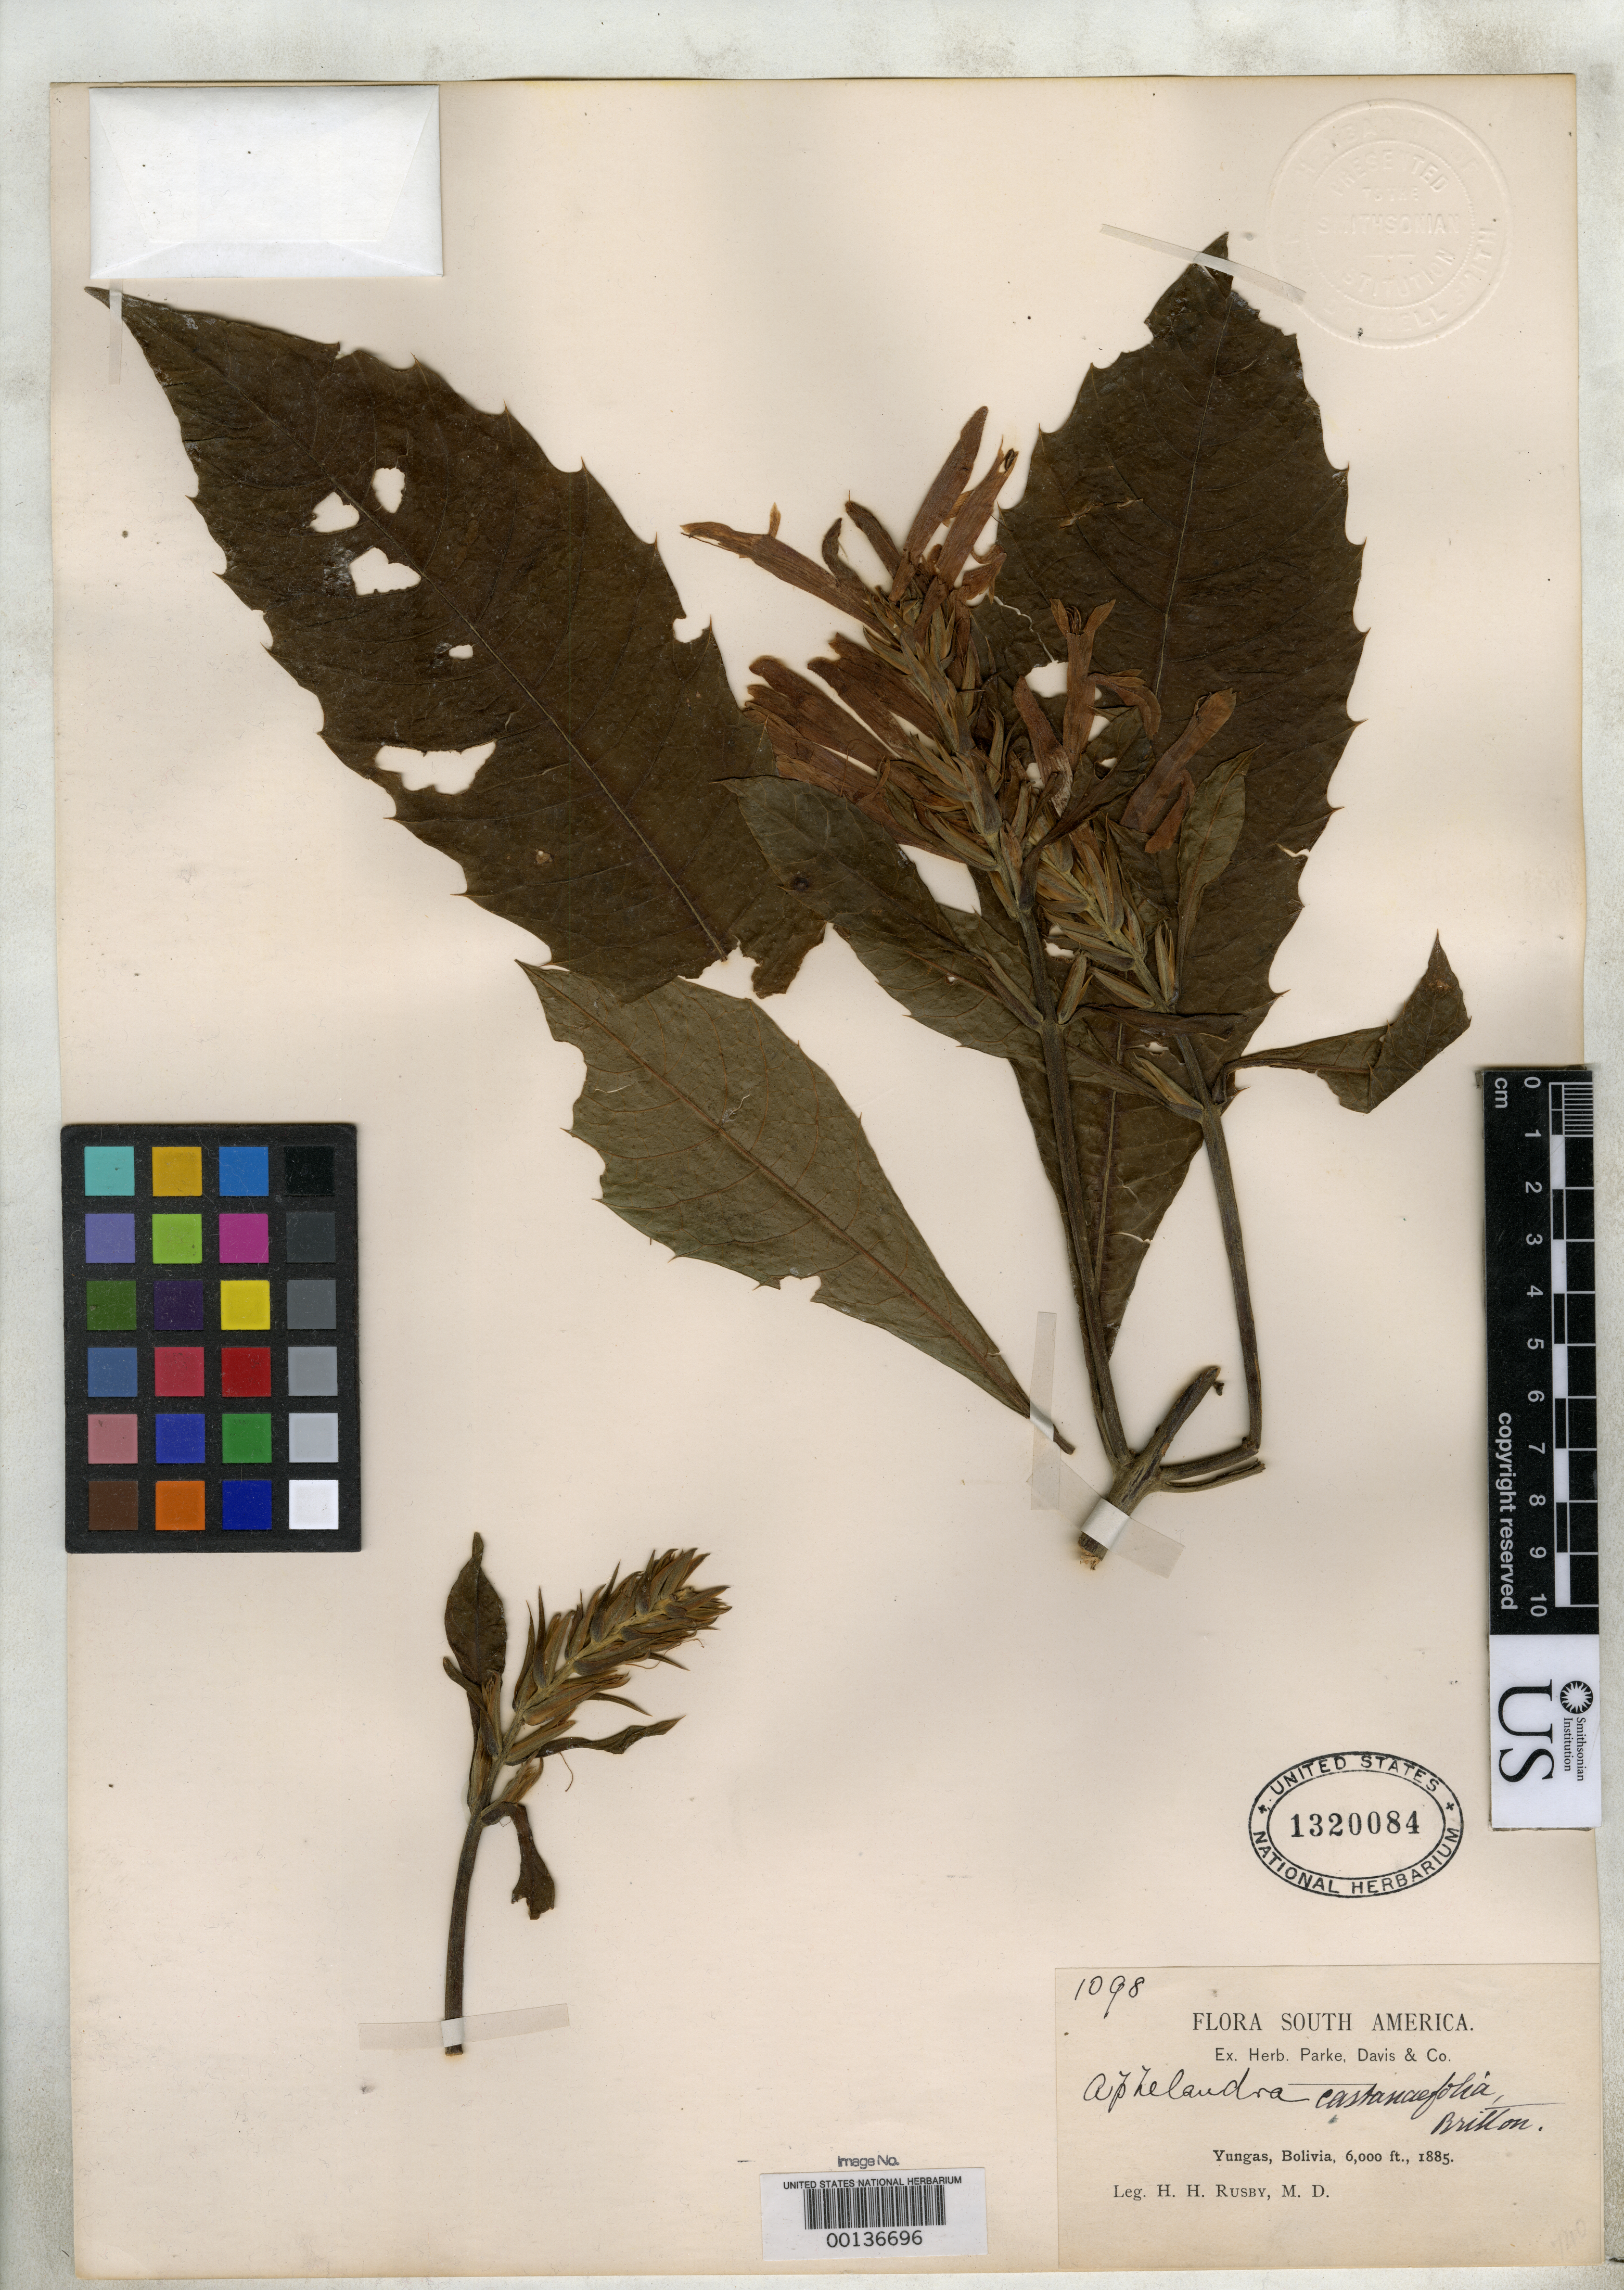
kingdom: Plantae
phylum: Tracheophyta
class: Magnoliopsida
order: Lamiales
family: Acanthaceae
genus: Aphelandra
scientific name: Aphelandra castanaefolia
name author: Britton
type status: Isosyntype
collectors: H. H. Rusby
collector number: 1098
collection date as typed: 1885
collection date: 1885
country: Bolivia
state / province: La Paz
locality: Yungas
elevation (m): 1219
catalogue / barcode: US 1320084